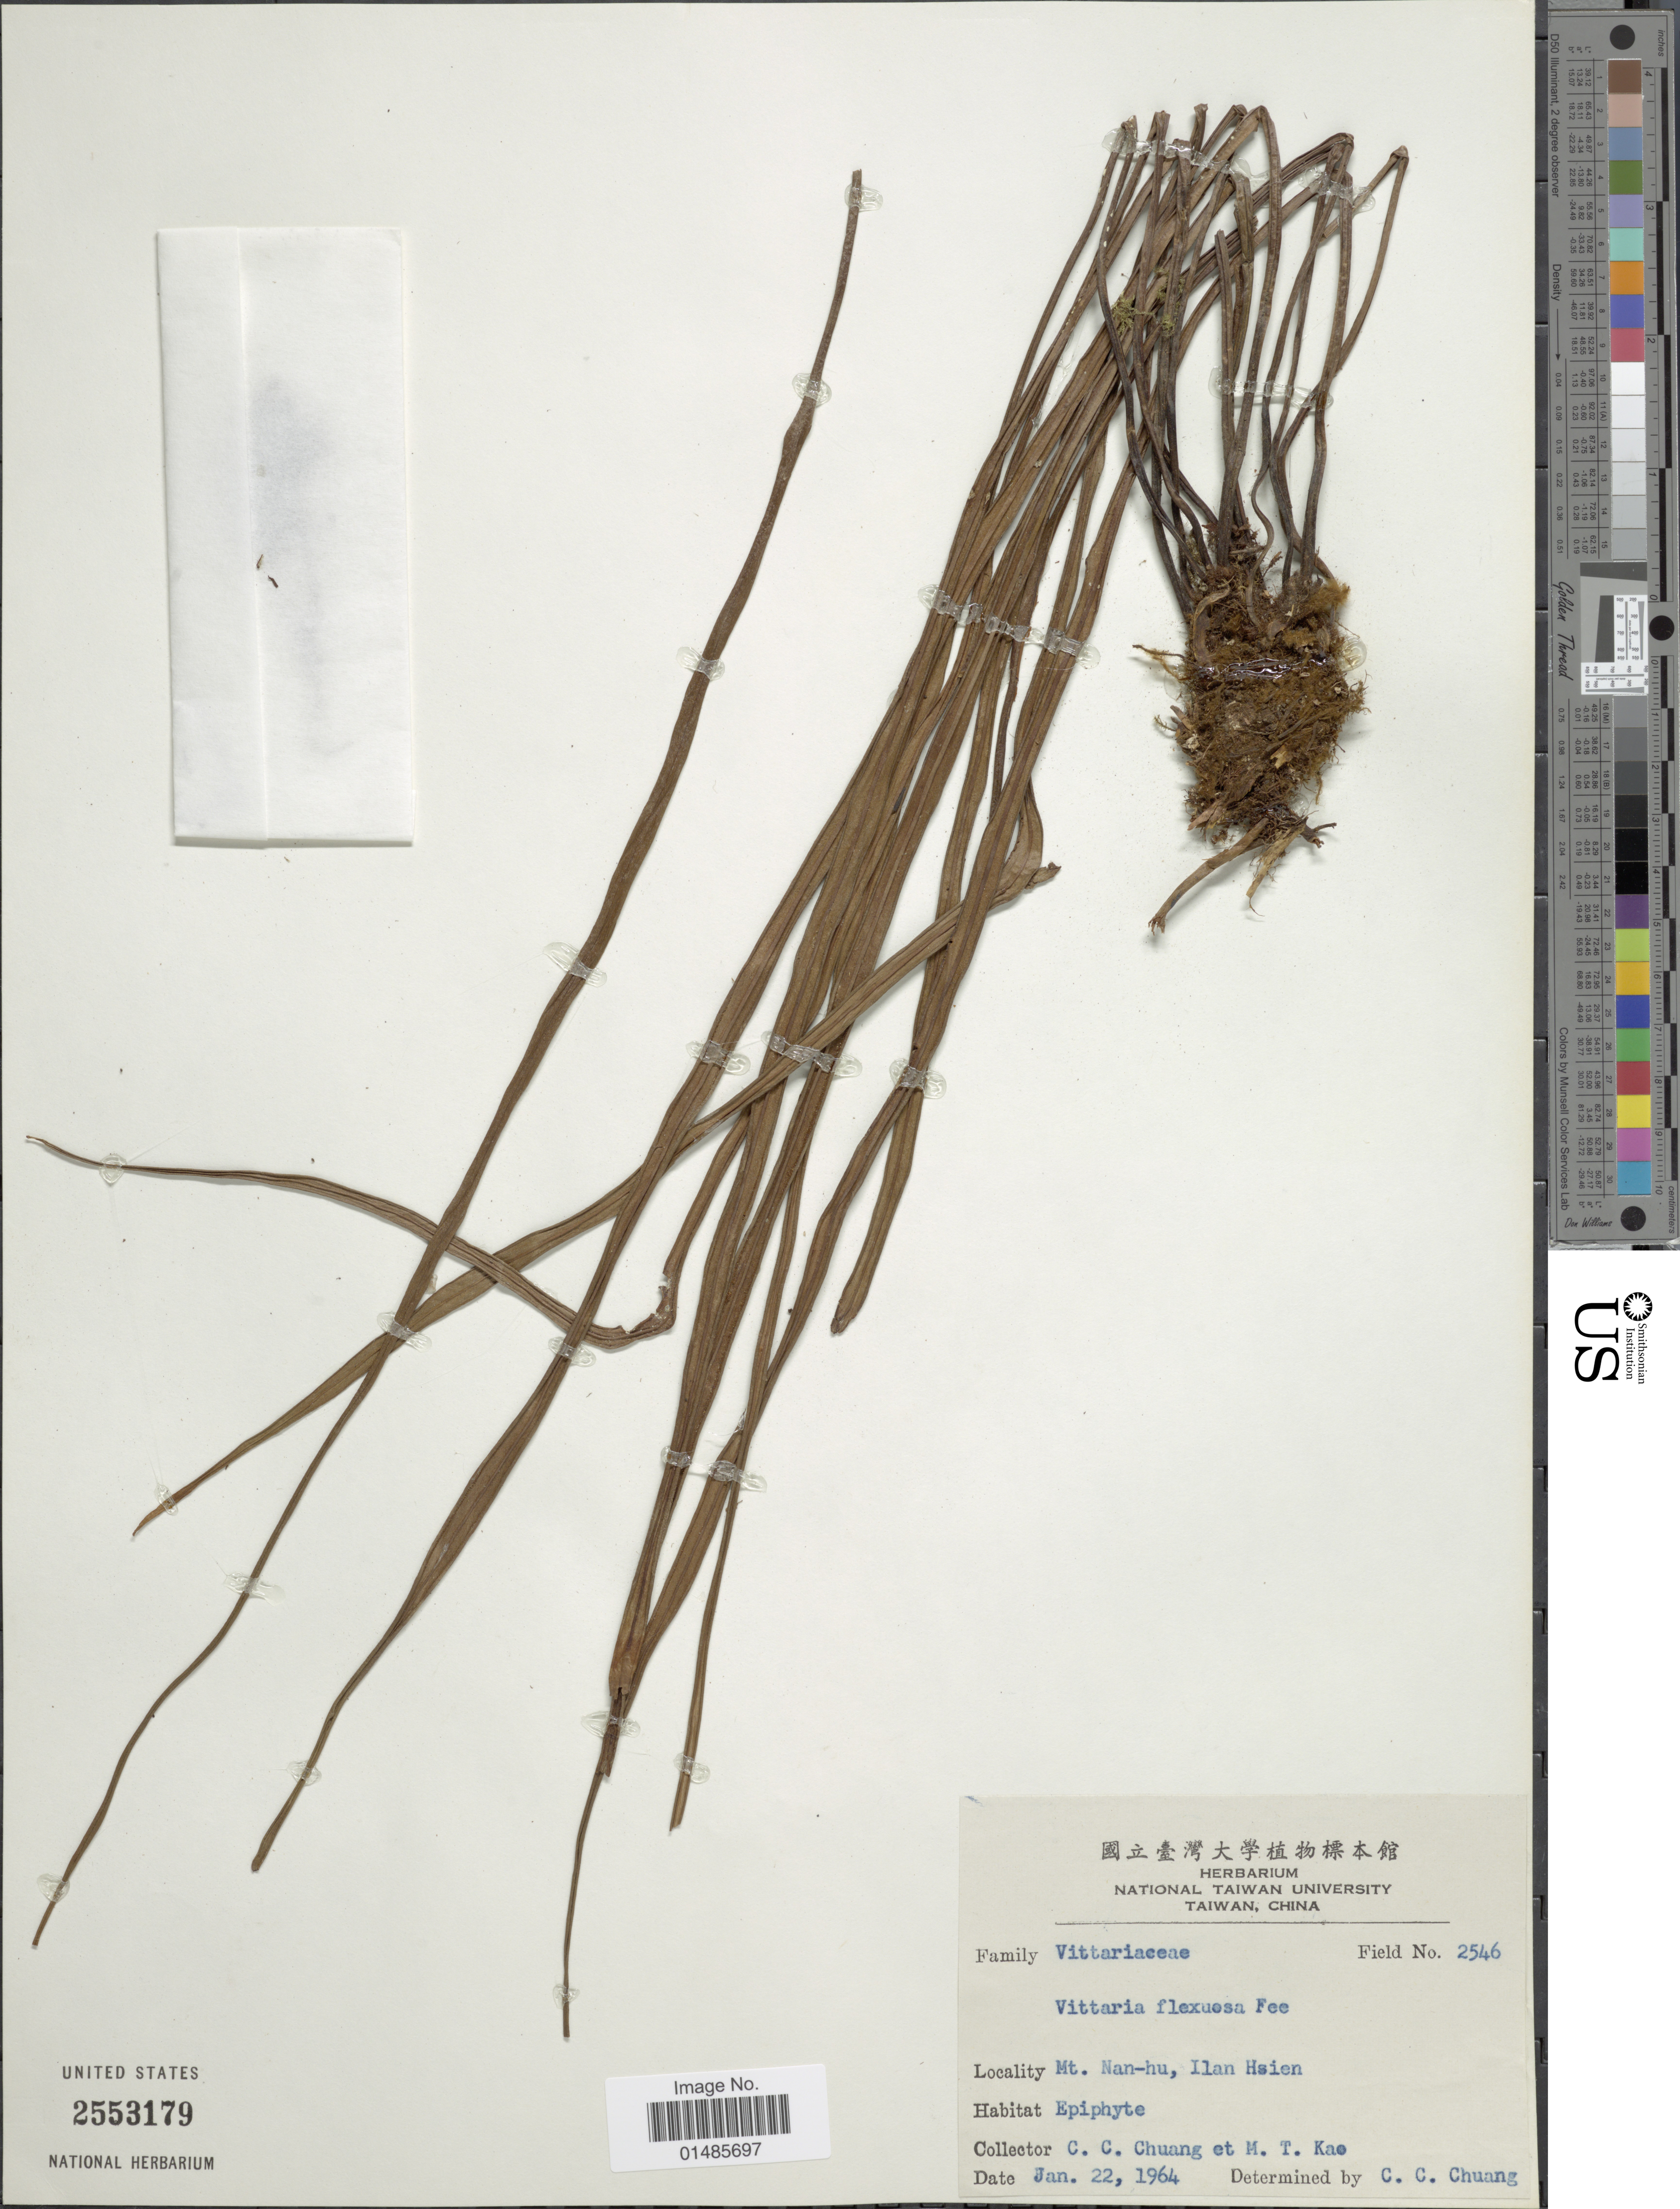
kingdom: Plantae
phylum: Tracheophyta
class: Polypodiopsida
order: Polypodiales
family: Pteridaceae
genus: Haplopteris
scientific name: Haplopteris flexuosa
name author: (Fée) E.H. Crane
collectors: C. C. Chuang & M. T. Kao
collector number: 2546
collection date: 1964-01-22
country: Taiwan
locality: Mt. Nan-hu, Ilan Hsien.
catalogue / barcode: US 2553179